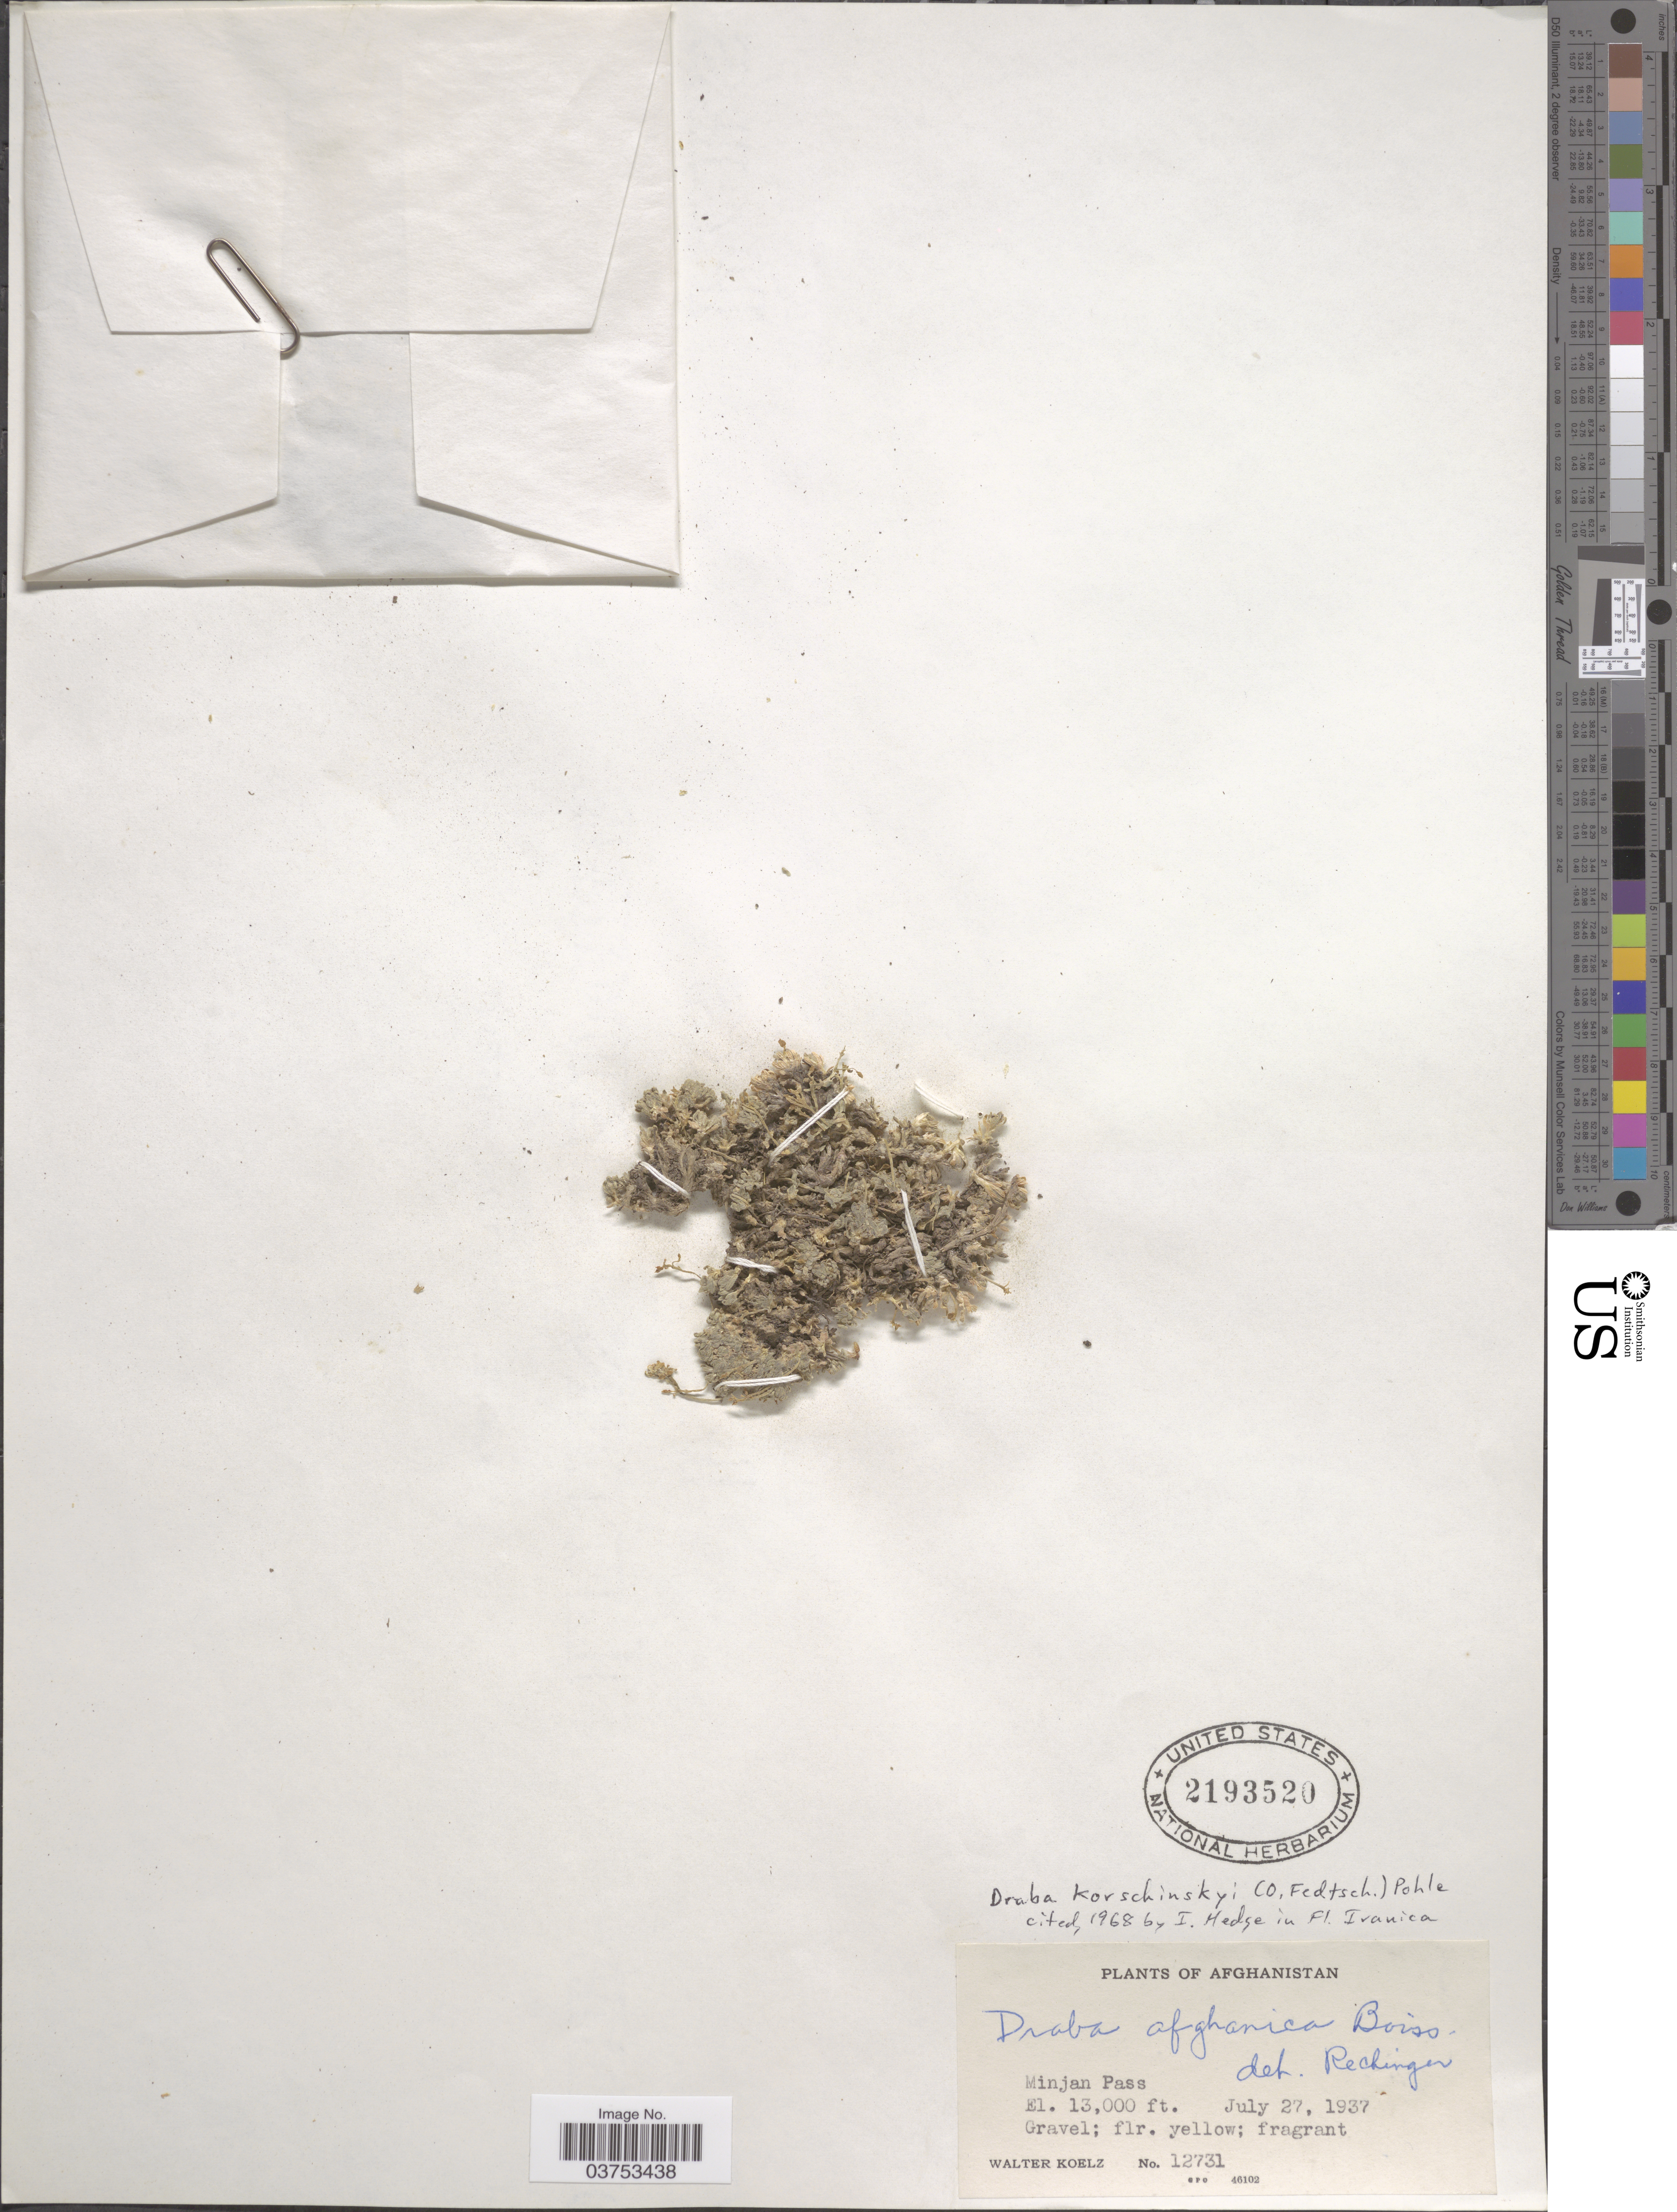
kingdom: Plantae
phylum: Tracheophyta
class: Magnoliopsida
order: Brassicales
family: Brassicaceae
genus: Draba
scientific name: Draba korschinskyi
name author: (O. Fedtsch.) Pohle ex O. Fedtsch.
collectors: W. N. Koelz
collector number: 12731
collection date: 1937-07-27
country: Afghanistan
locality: Minjan Pass.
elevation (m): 3962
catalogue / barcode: US 2193520